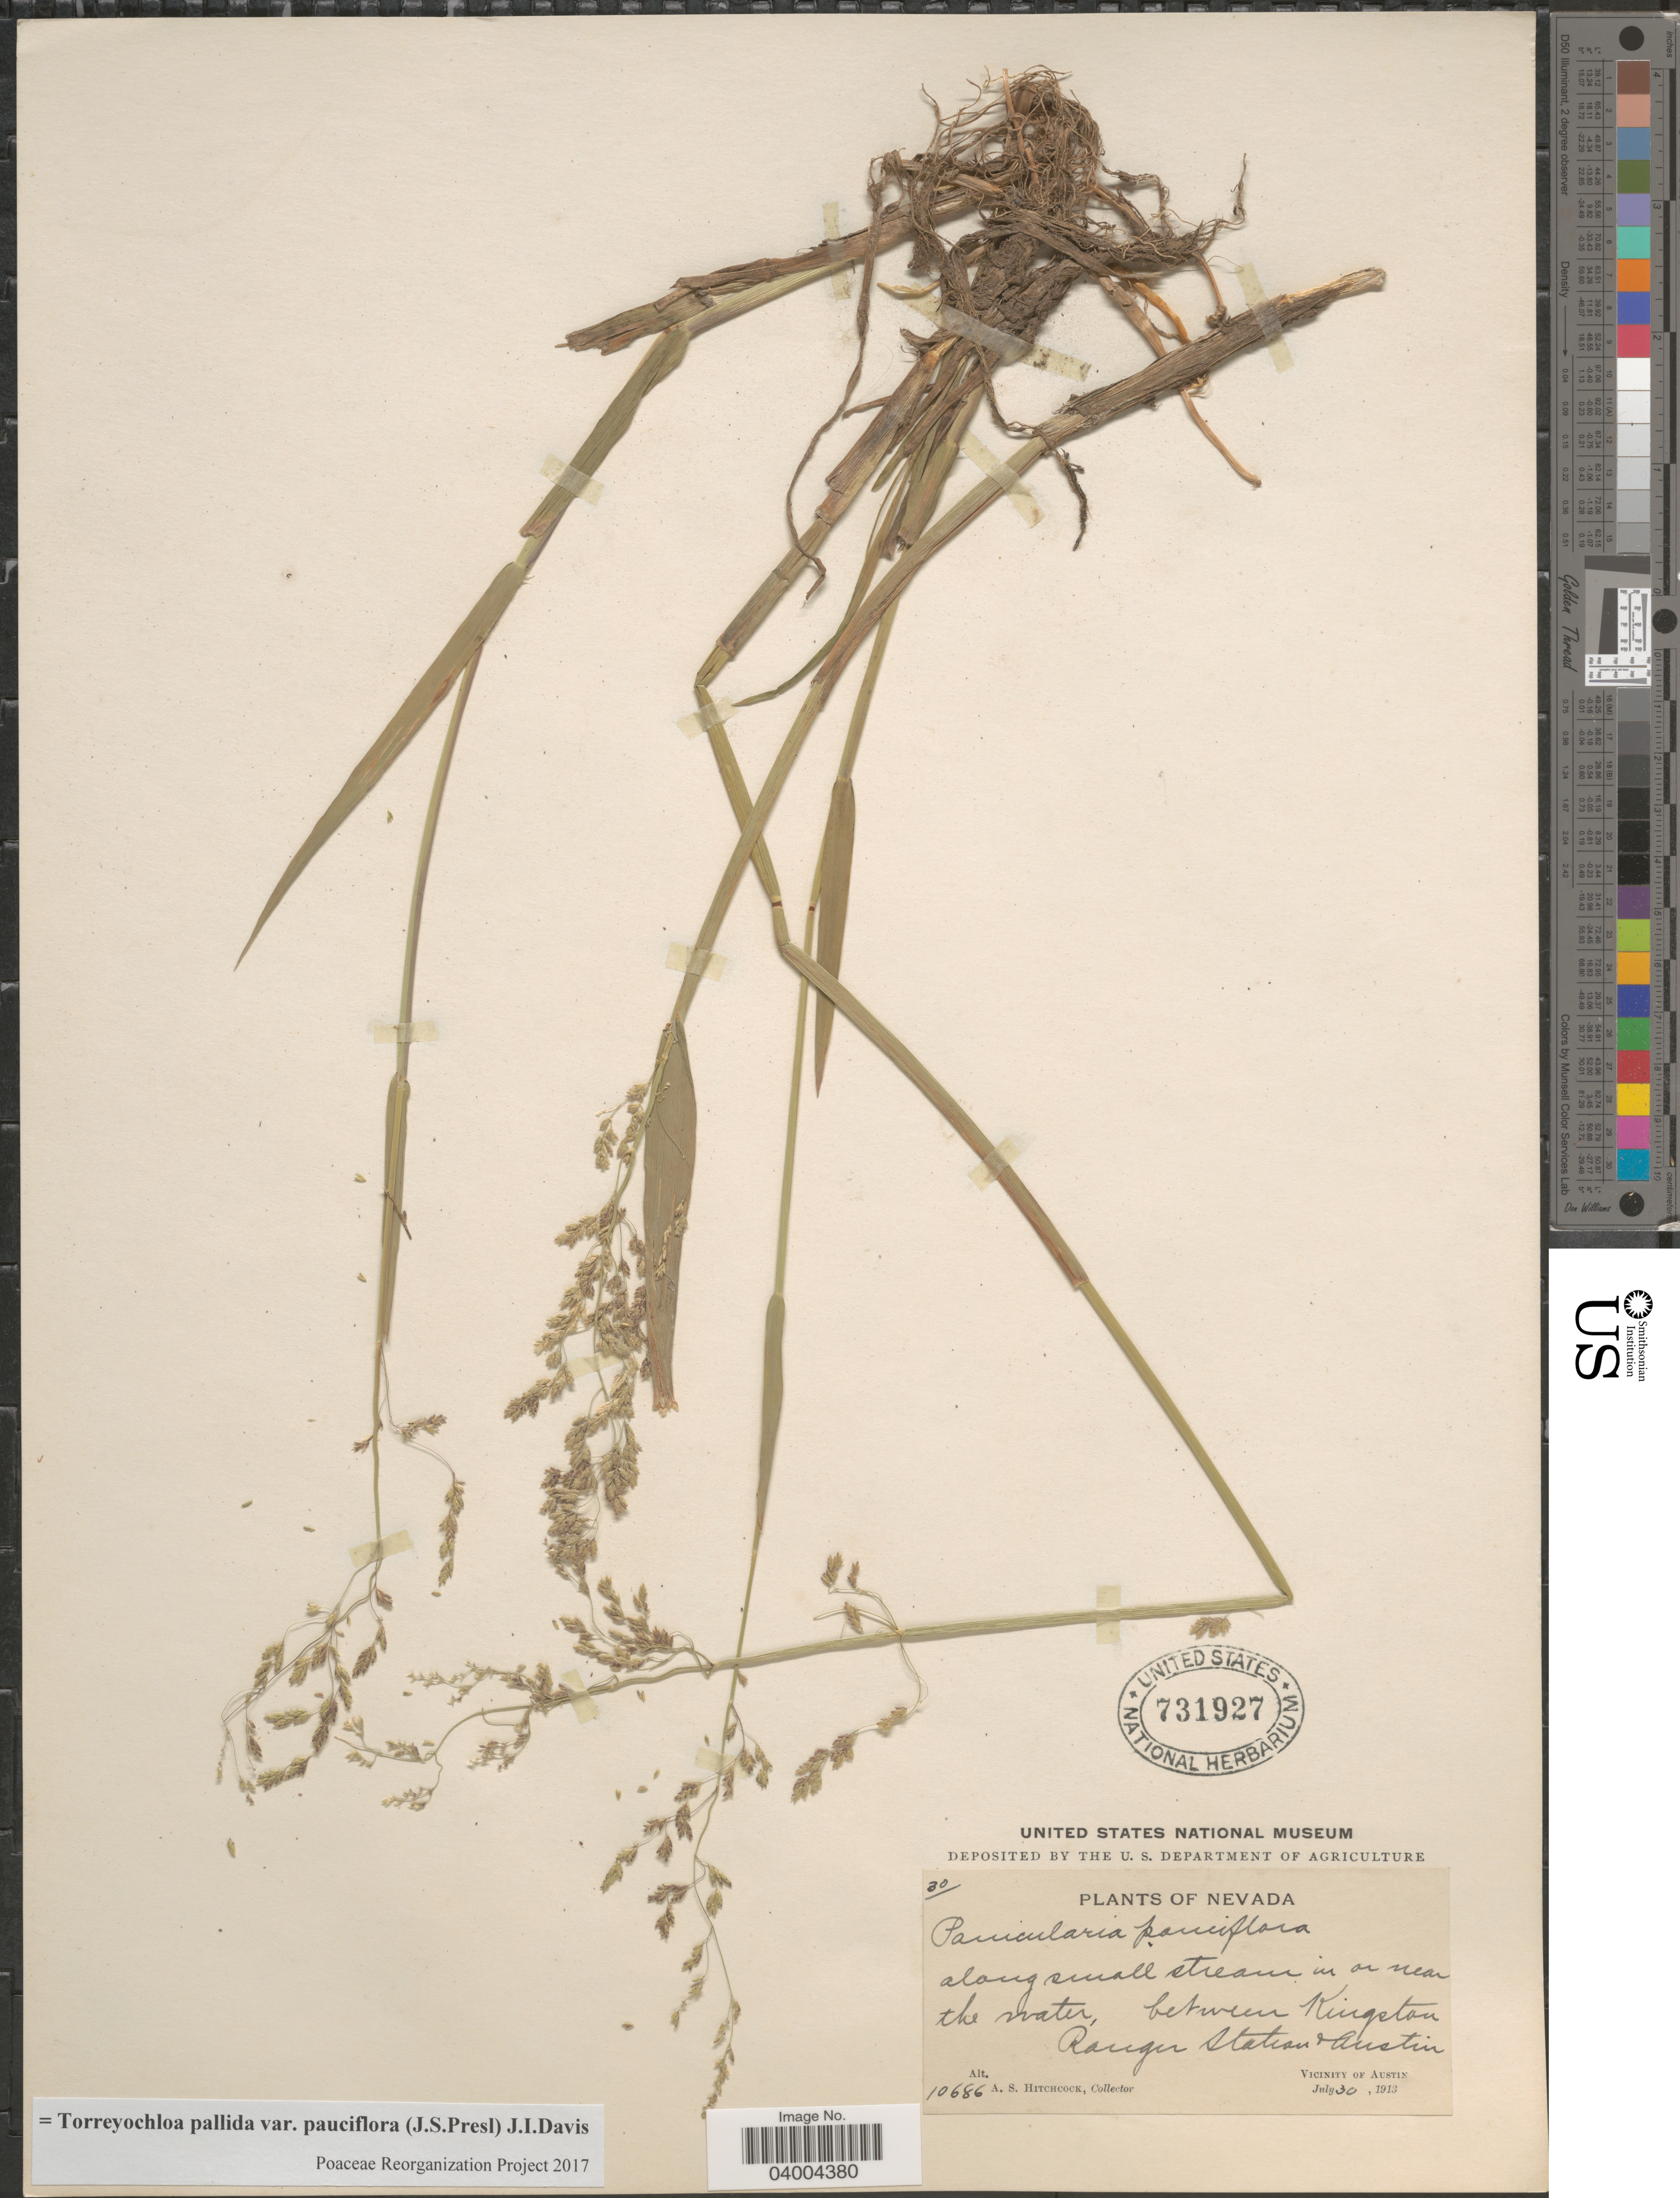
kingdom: Plantae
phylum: Tracheophyta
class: Liliopsida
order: Poales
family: Poaceae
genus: Torreyochloa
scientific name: Torreyochloa pallida var. pauciflora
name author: (J. Presl) J.I. Davis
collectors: A. S. Hitchcock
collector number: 10686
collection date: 1913-07-30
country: United States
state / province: Nevada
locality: Along small stream in or near the water, between Kingston Ranger Station + Austin. Vicinity of Austin.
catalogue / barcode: US 731927